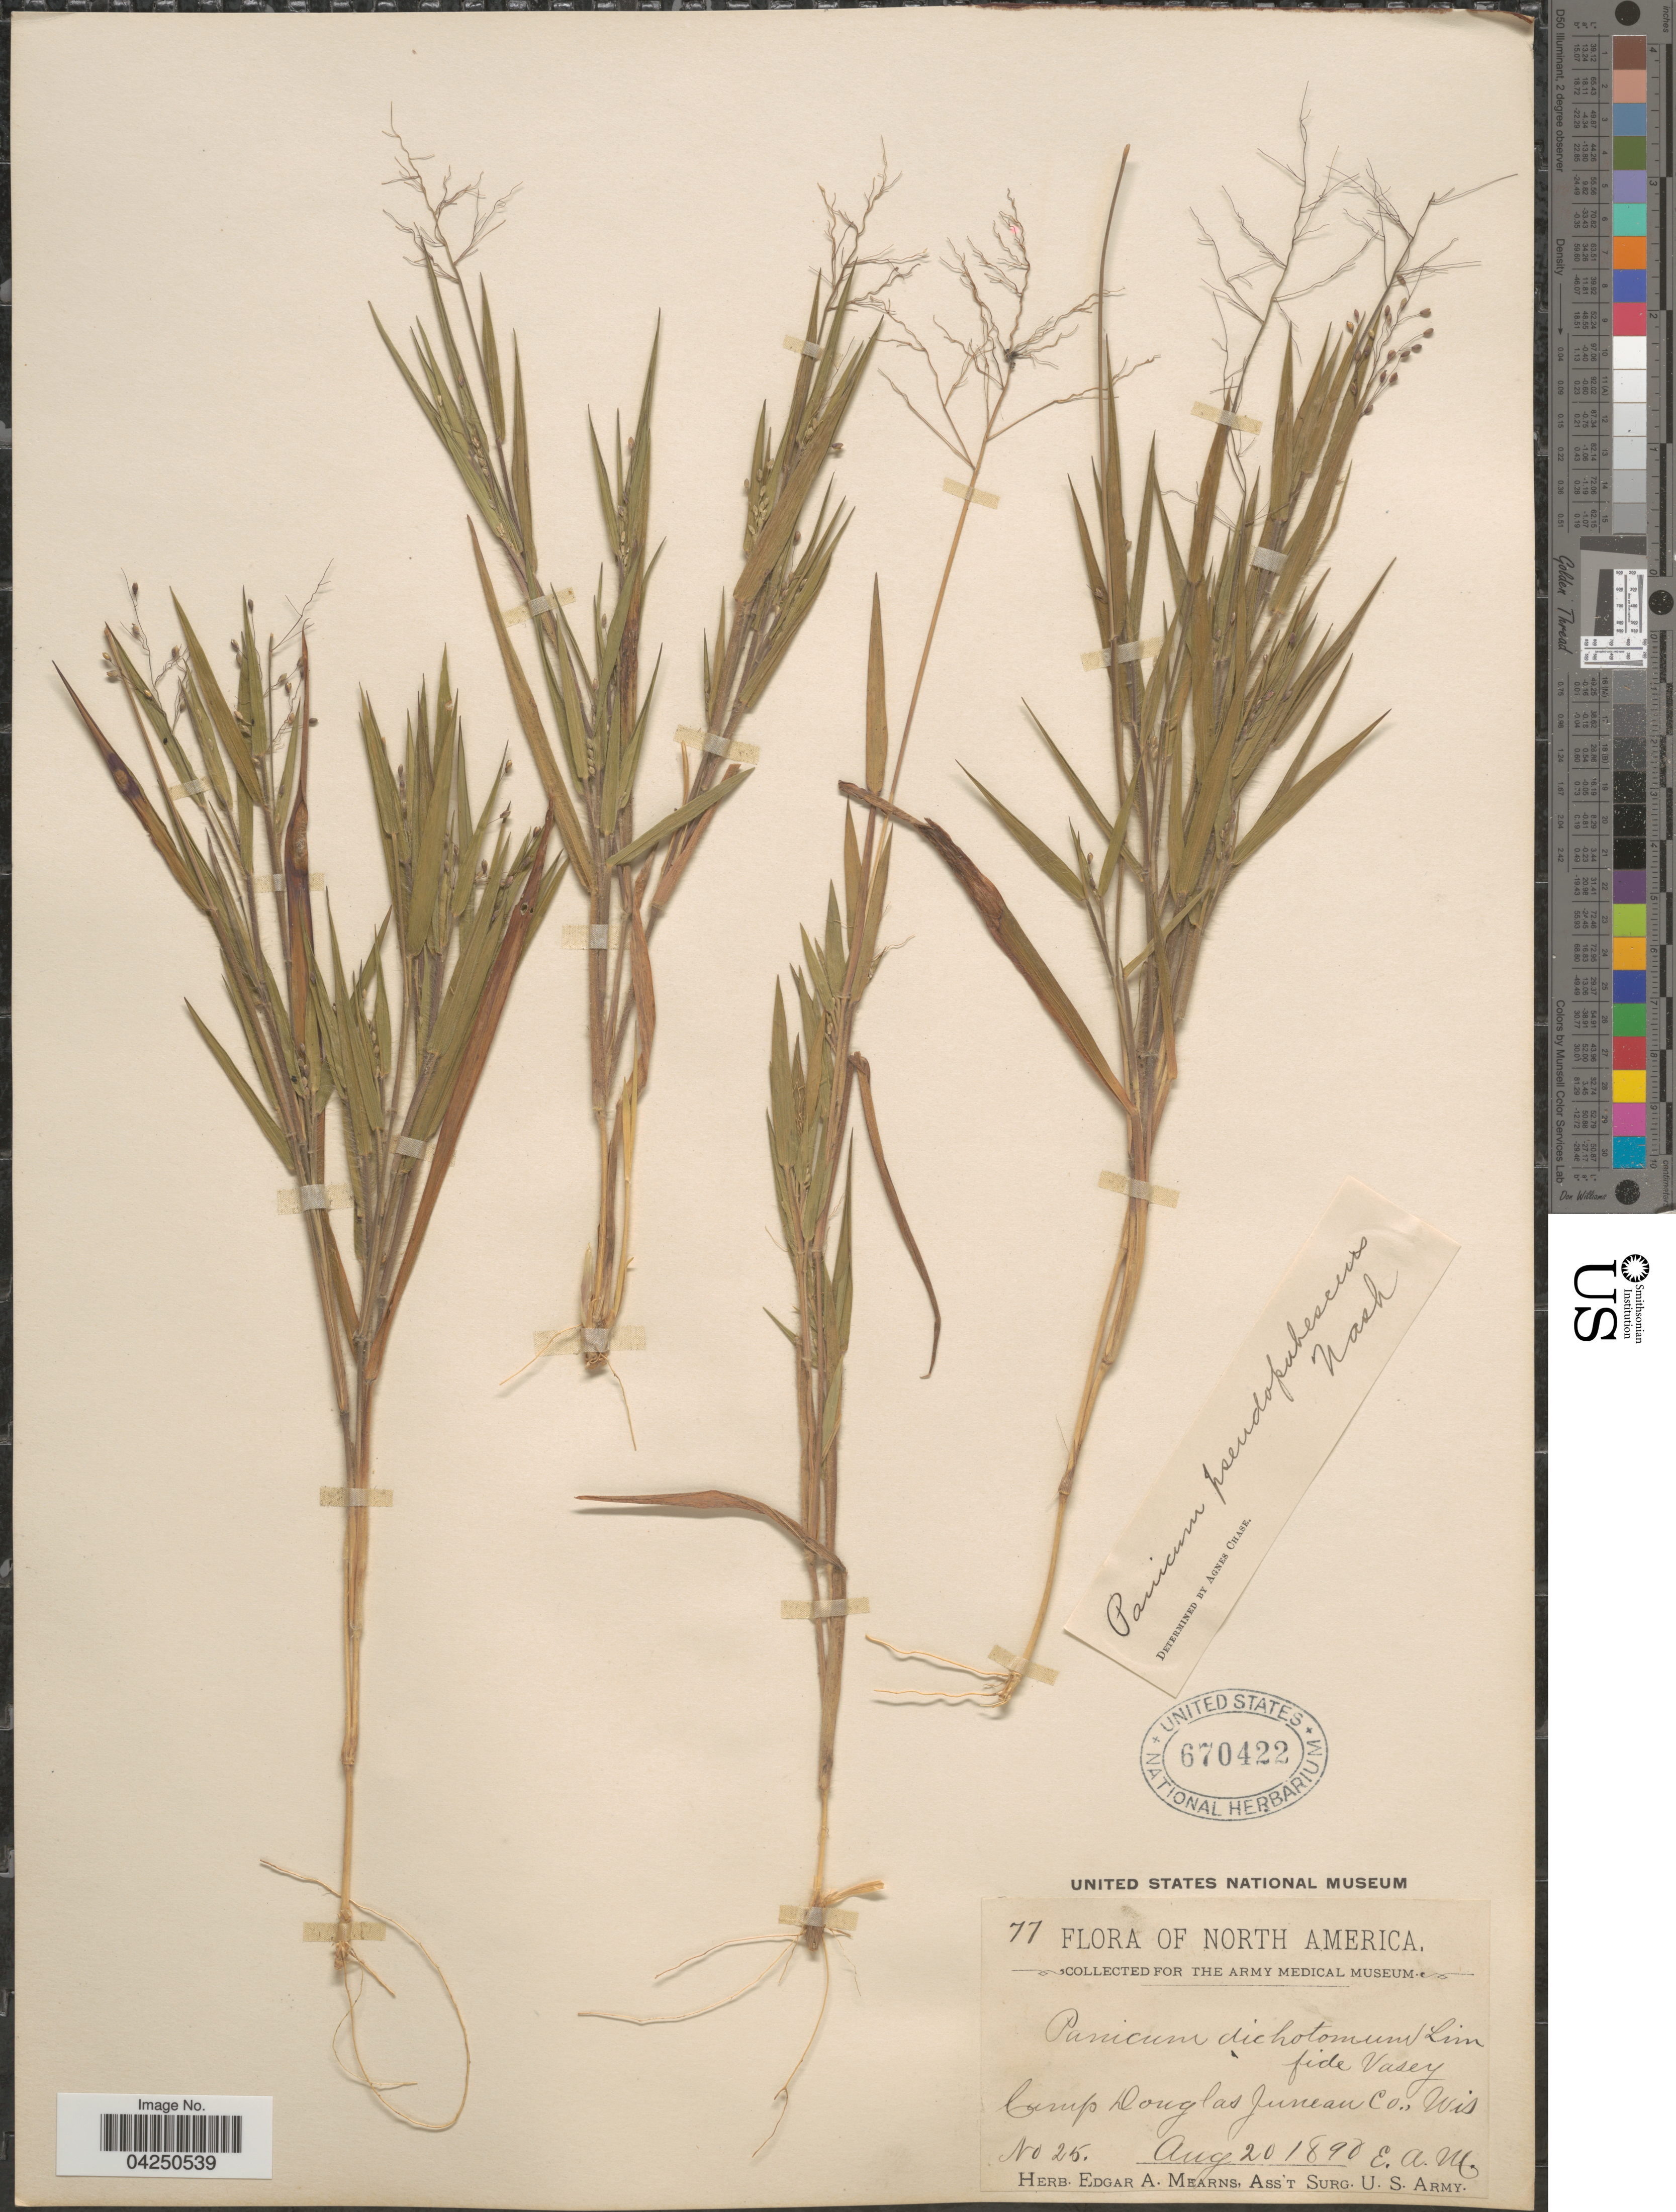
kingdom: Plantae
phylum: Tracheophyta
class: Liliopsida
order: Poales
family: Poaceae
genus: Dichanthelium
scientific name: Dichanthelium acuminatum var. acuminatum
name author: (Sw.) Gould & C.A. Clark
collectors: E. A. Mearns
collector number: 25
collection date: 1890-08-20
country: United States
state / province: Wisconsin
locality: Camp Douglas Juneau Co.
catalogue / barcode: US 670422